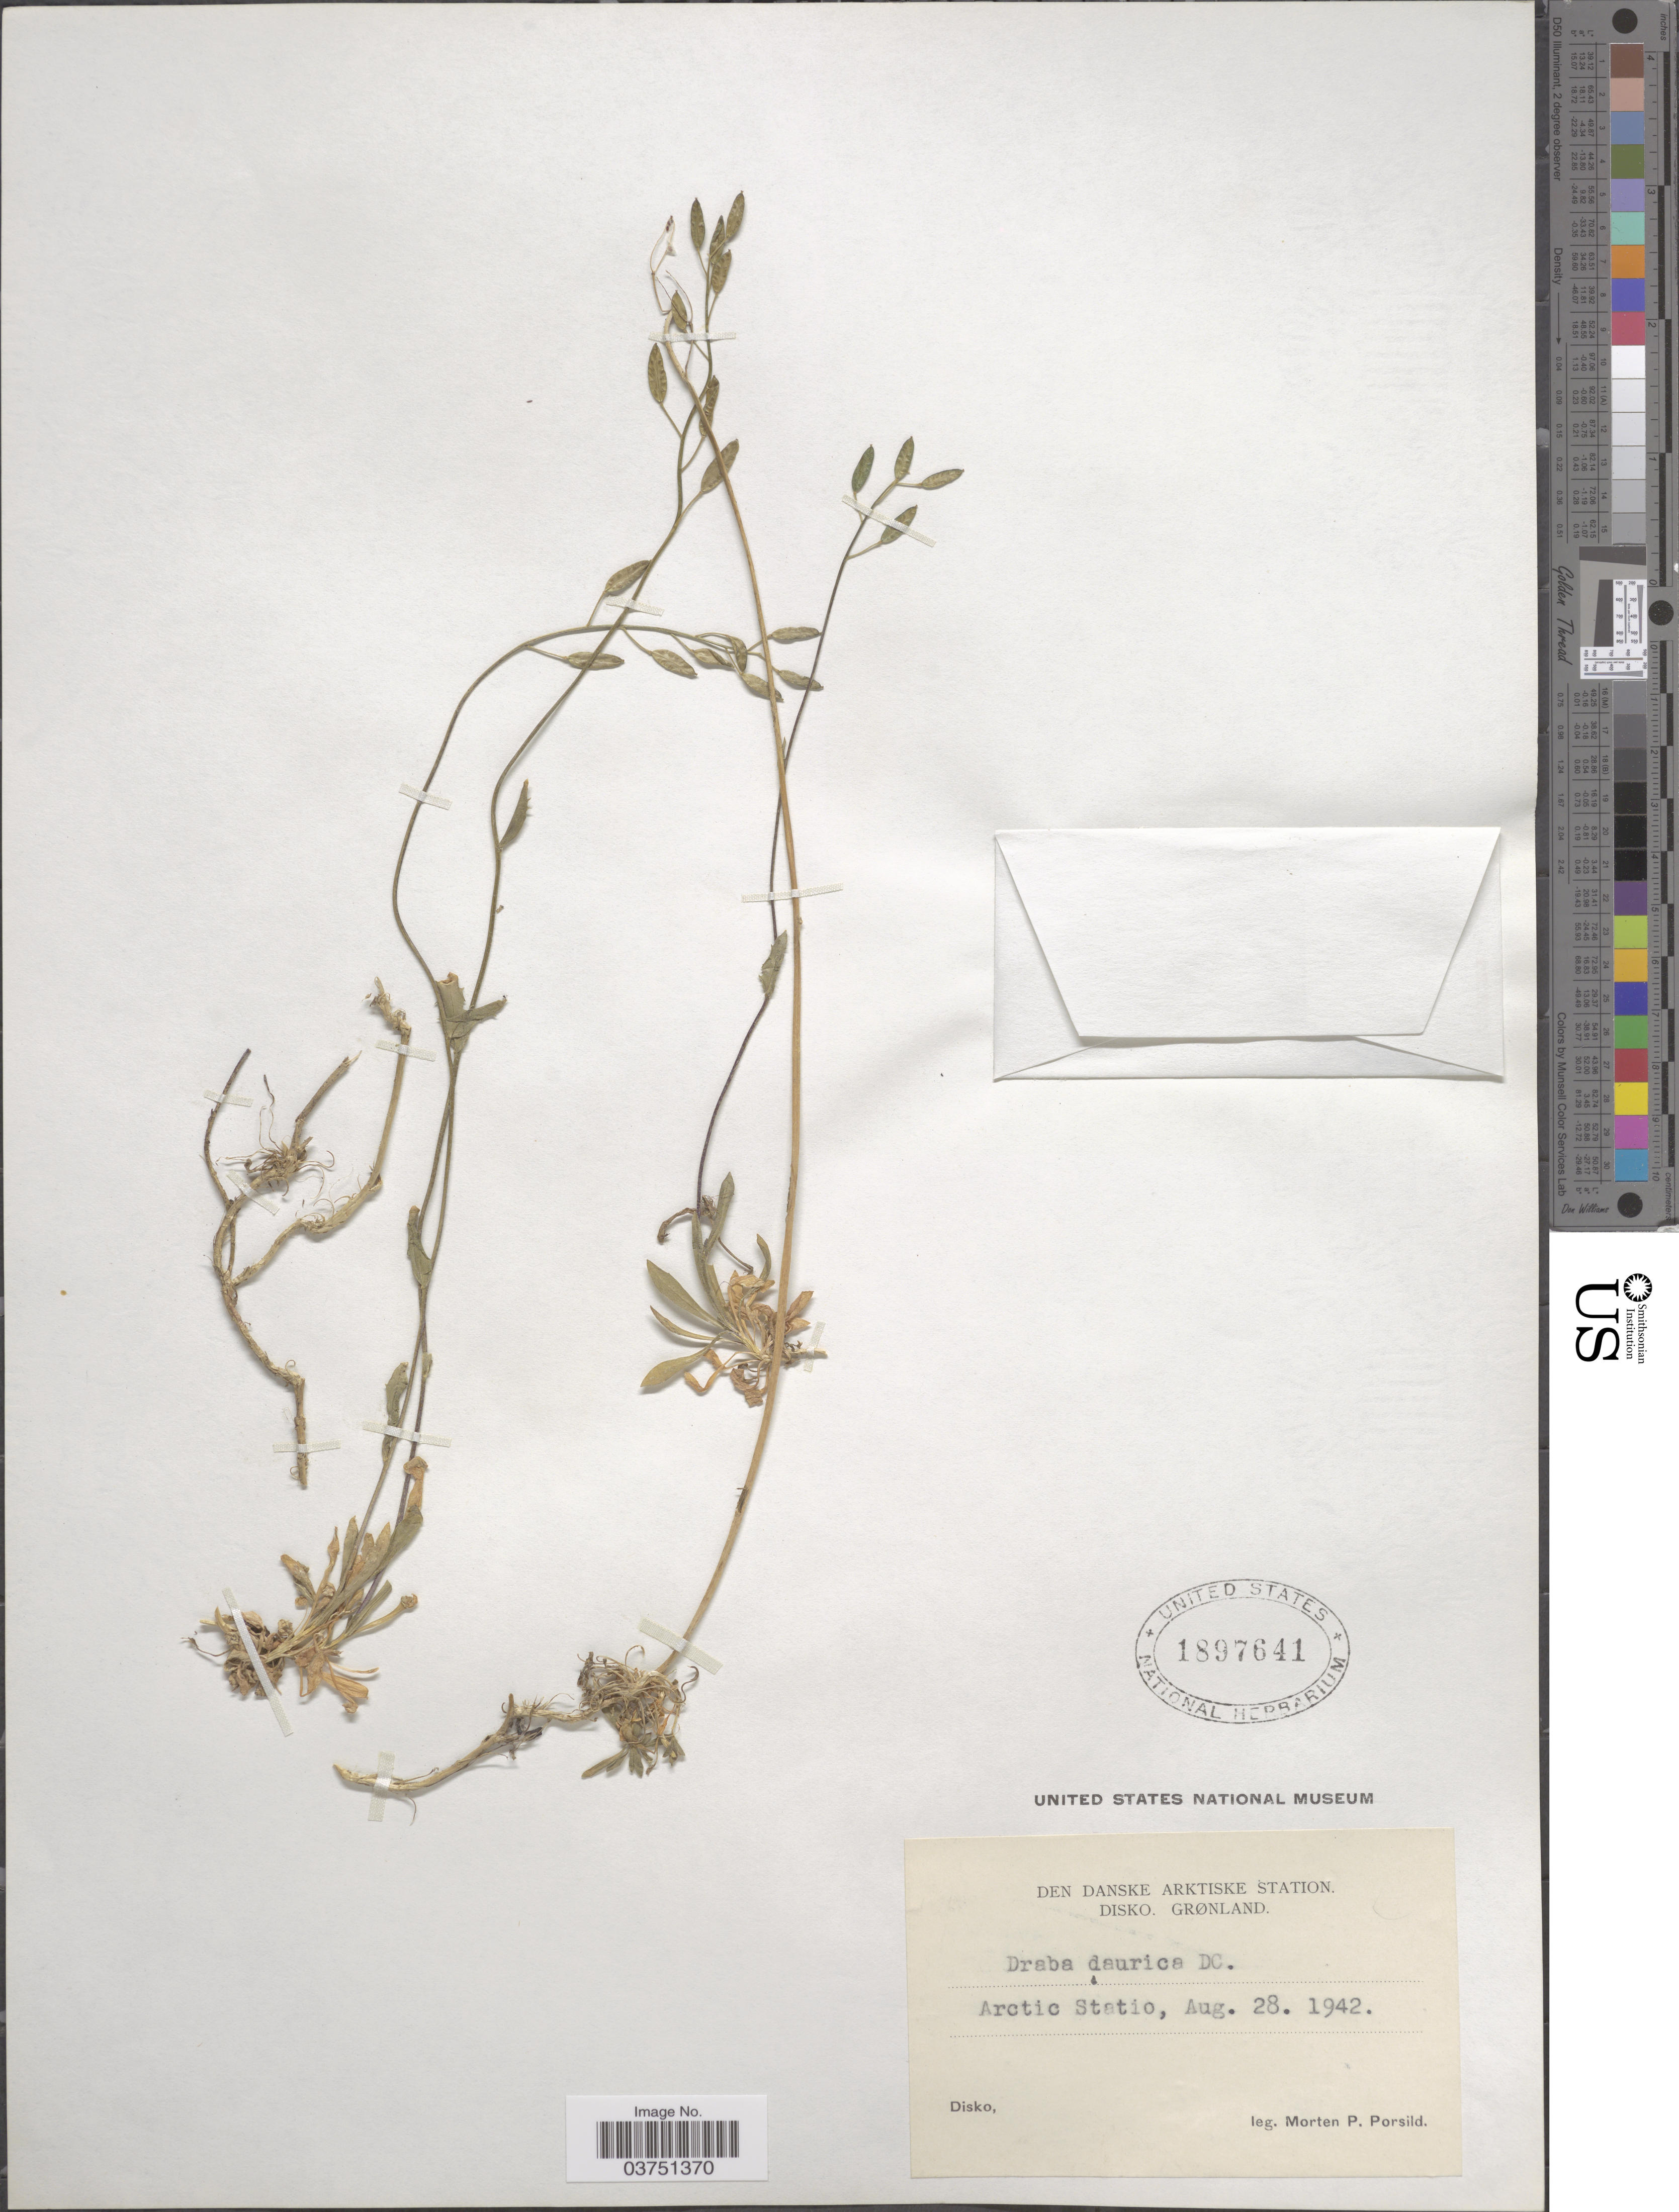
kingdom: Plantae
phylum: Tracheophyta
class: Magnoliopsida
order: Brassicales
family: Brassicaceae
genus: Draba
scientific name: Draba glabella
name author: Pursh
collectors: M. P. Porsild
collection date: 1942-08-28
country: Greenland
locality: Den Danske Arktiske Station. Disko Grønland. Arctic Statio, Disko.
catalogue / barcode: US 1897641